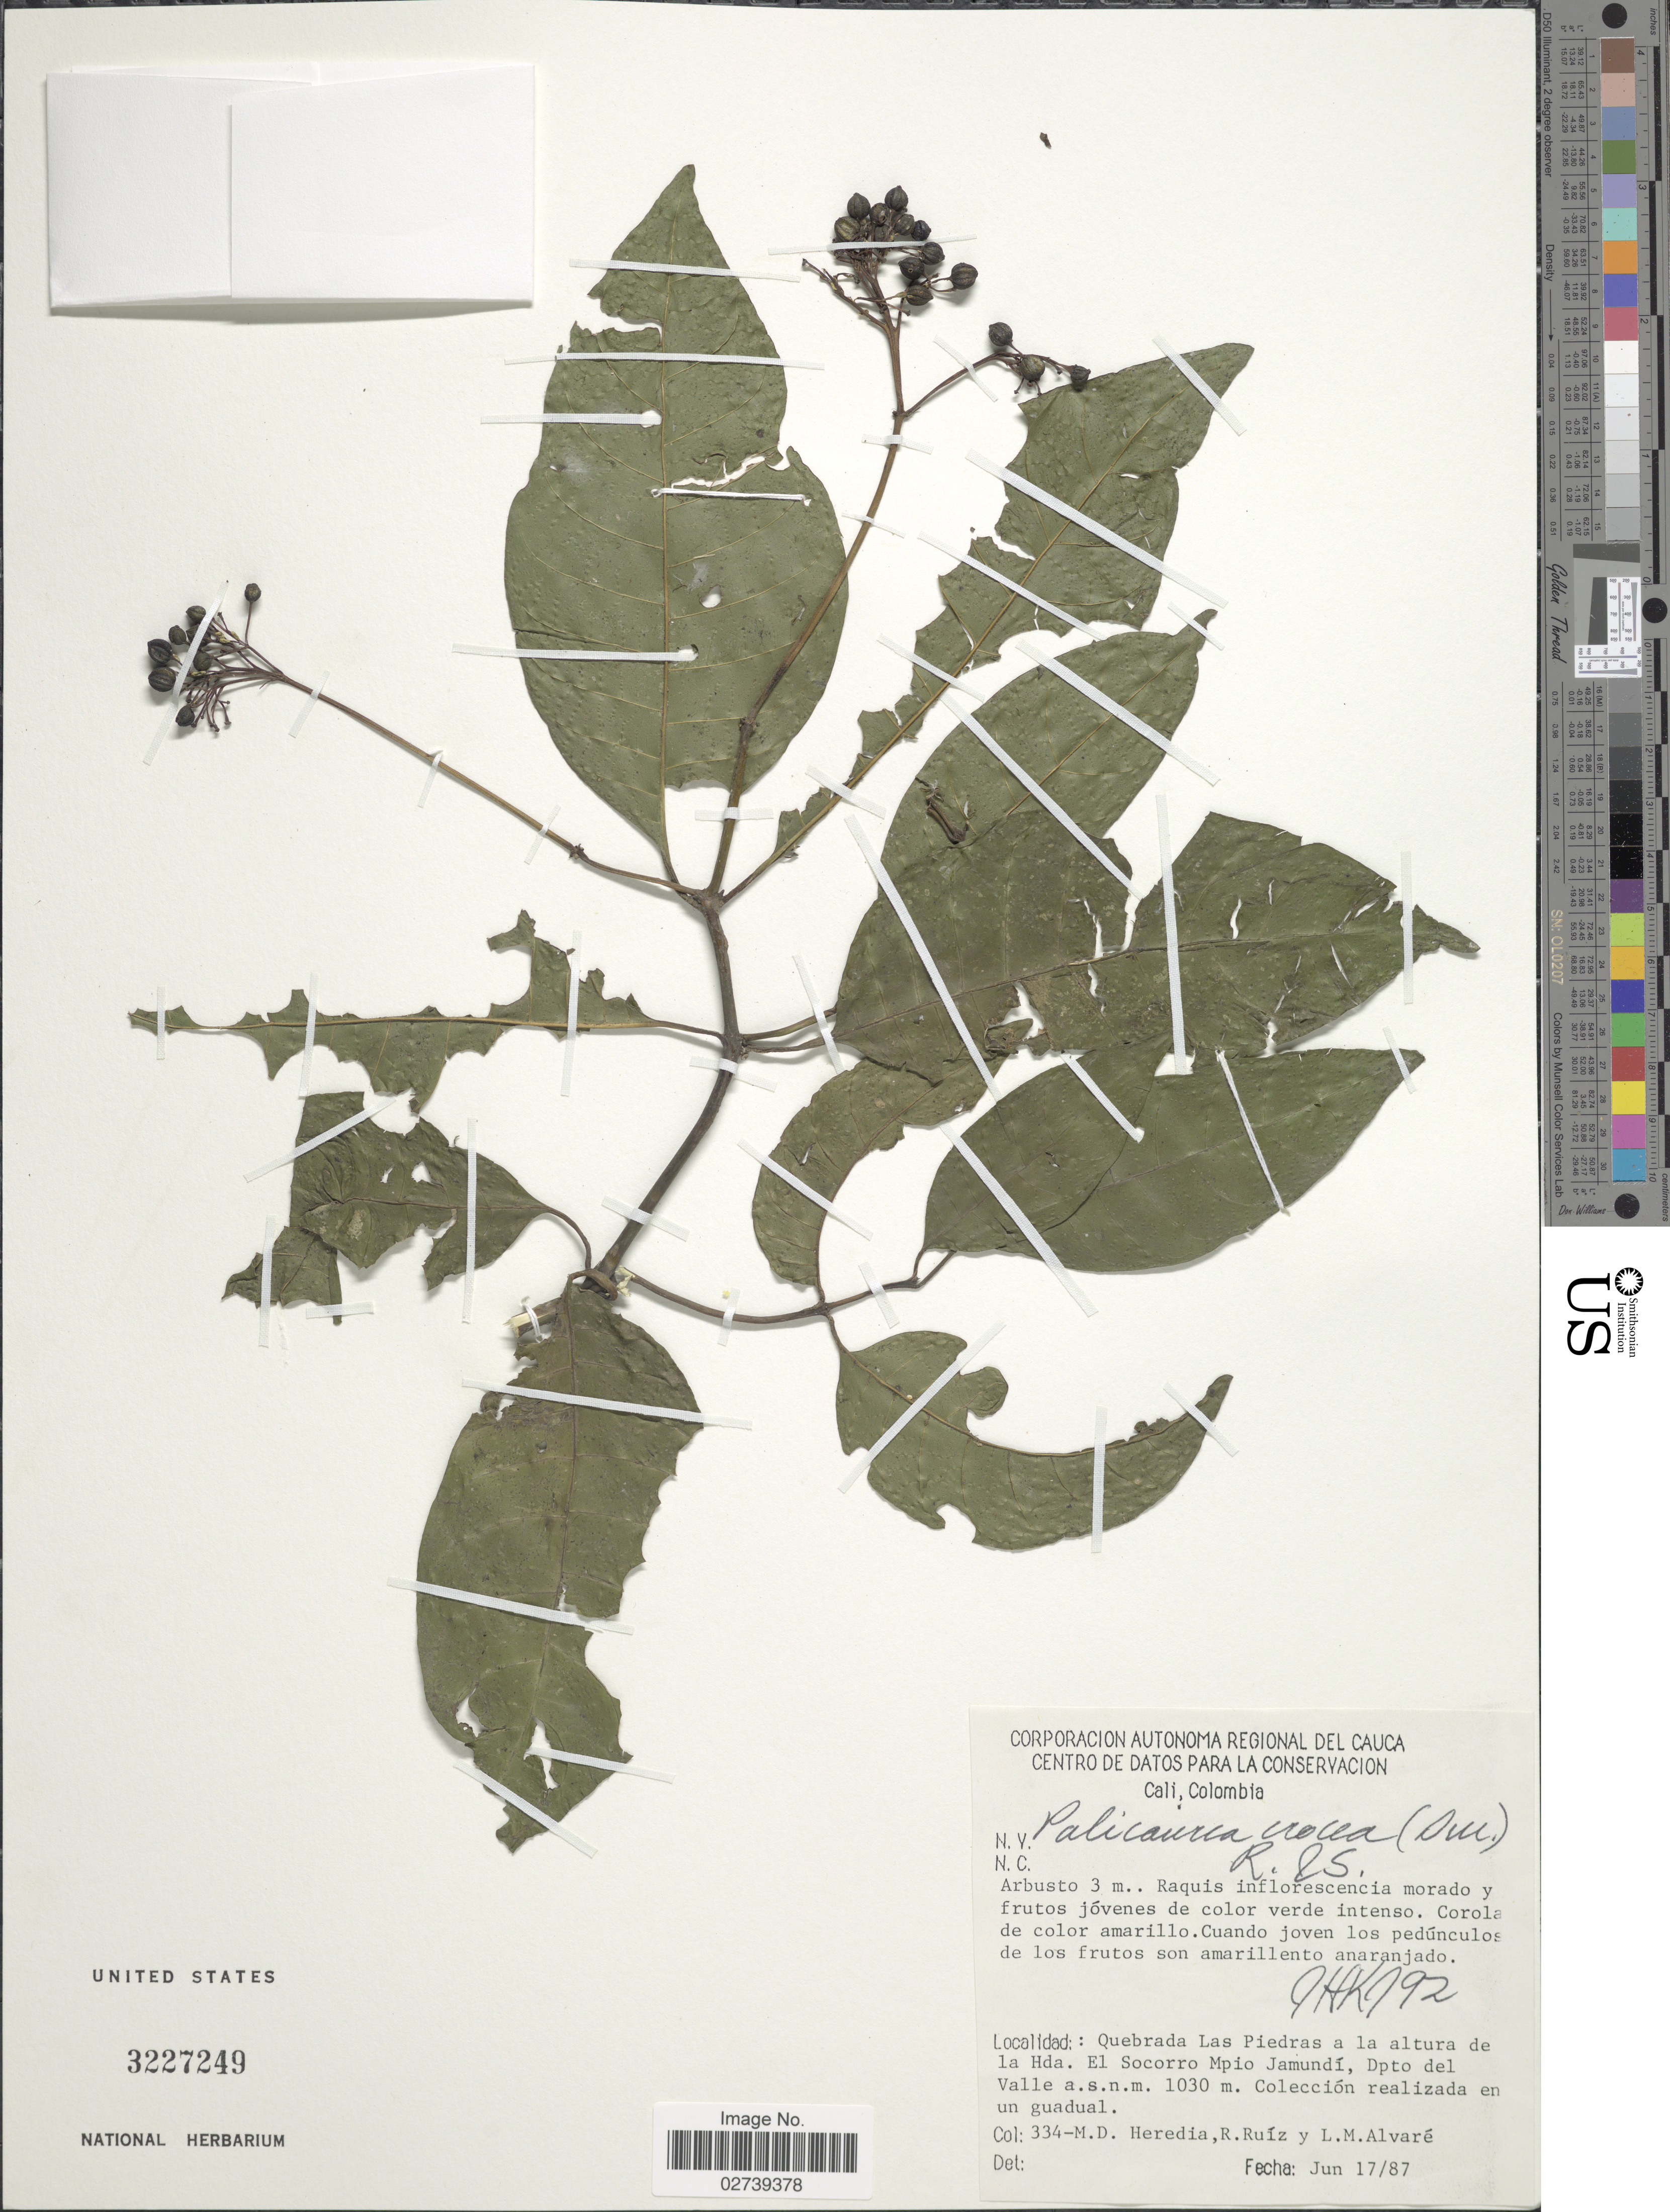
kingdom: Plantae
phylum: Tracheophyta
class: Magnoliopsida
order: Gentianales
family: Rubiaceae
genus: Palicourea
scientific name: Palicourea crocea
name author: (Sw.) Schult.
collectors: M. Heredia, R. Ruiz & L. Alvaré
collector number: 334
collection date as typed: Transcribed d/m/y: 17/6/87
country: Colombia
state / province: Valle del Cauca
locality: Quebrada Las Piedras a la altura de la Hda. El Socorro Mpio Jamundi, Dpto. del Valle, en un guadal.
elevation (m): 1030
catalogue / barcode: US 3227249